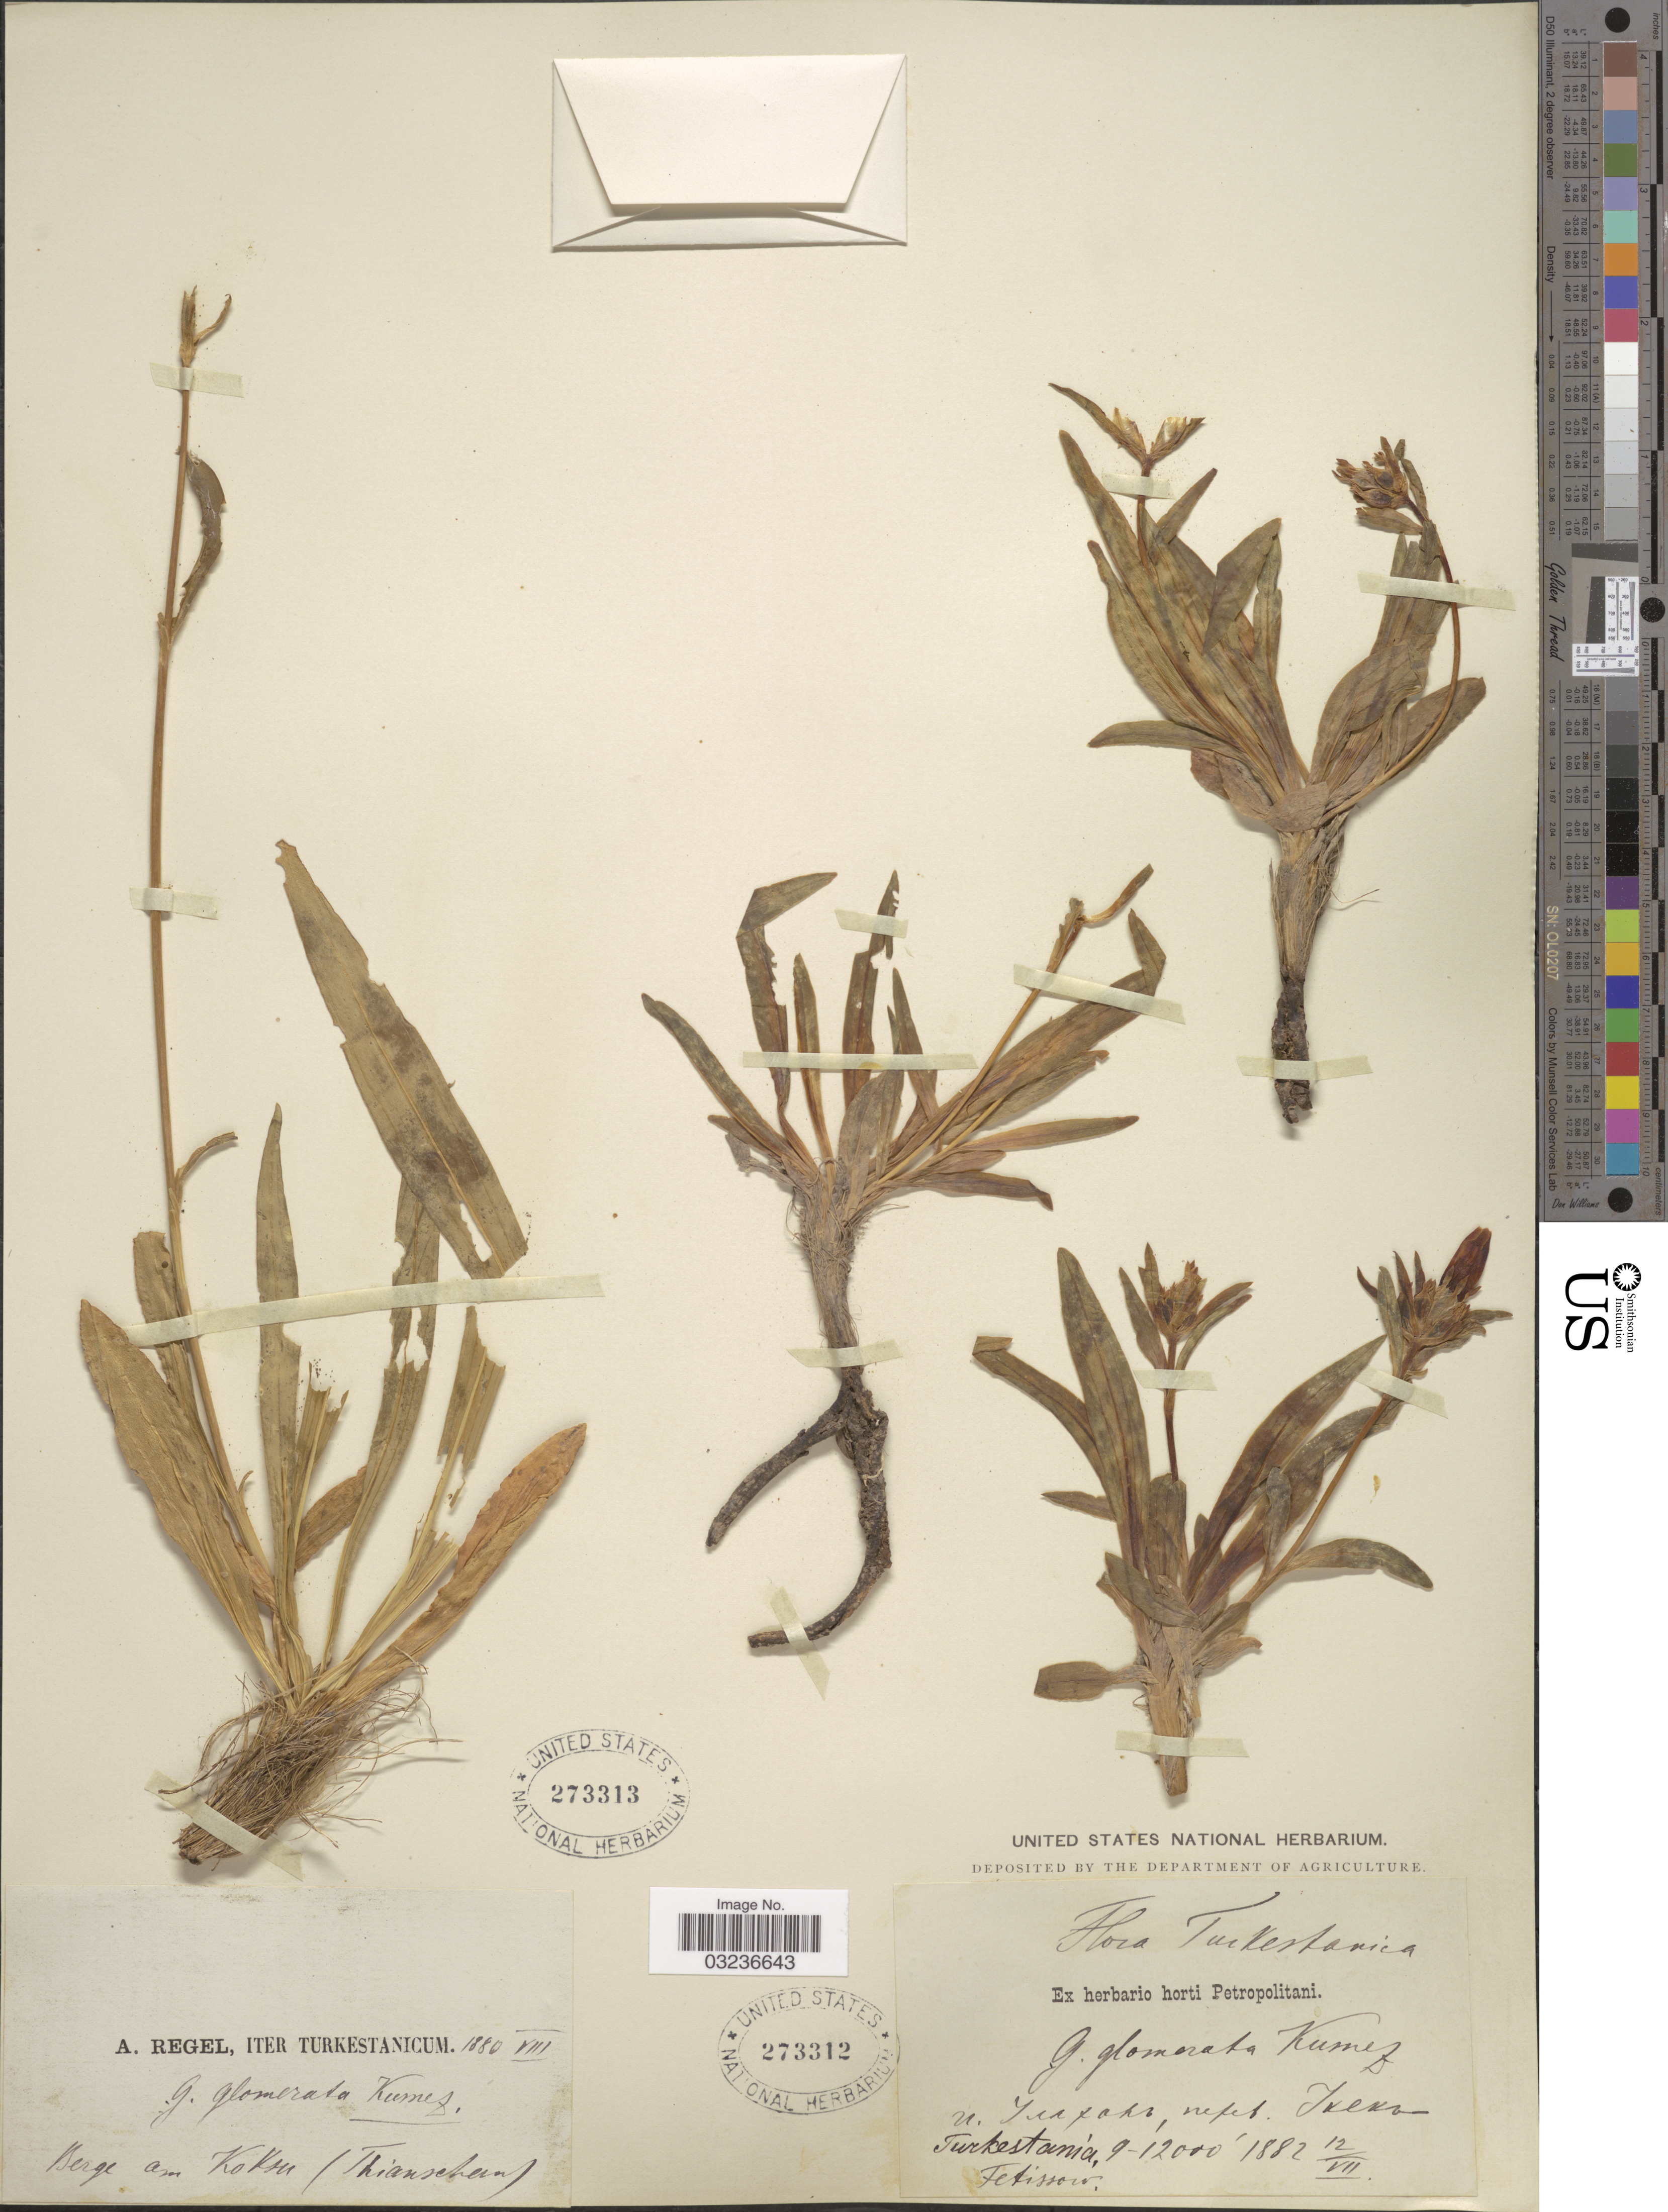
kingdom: Plantae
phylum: Tracheophyta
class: Magnoliopsida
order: Gentianales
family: Gentianaceae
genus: Gentiana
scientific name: Gentiana glomerata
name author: Kusn.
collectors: A. Regel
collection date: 1880-08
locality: Berge am Koksu (Thianschan). Turkestanicum.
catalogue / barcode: US 273313-2